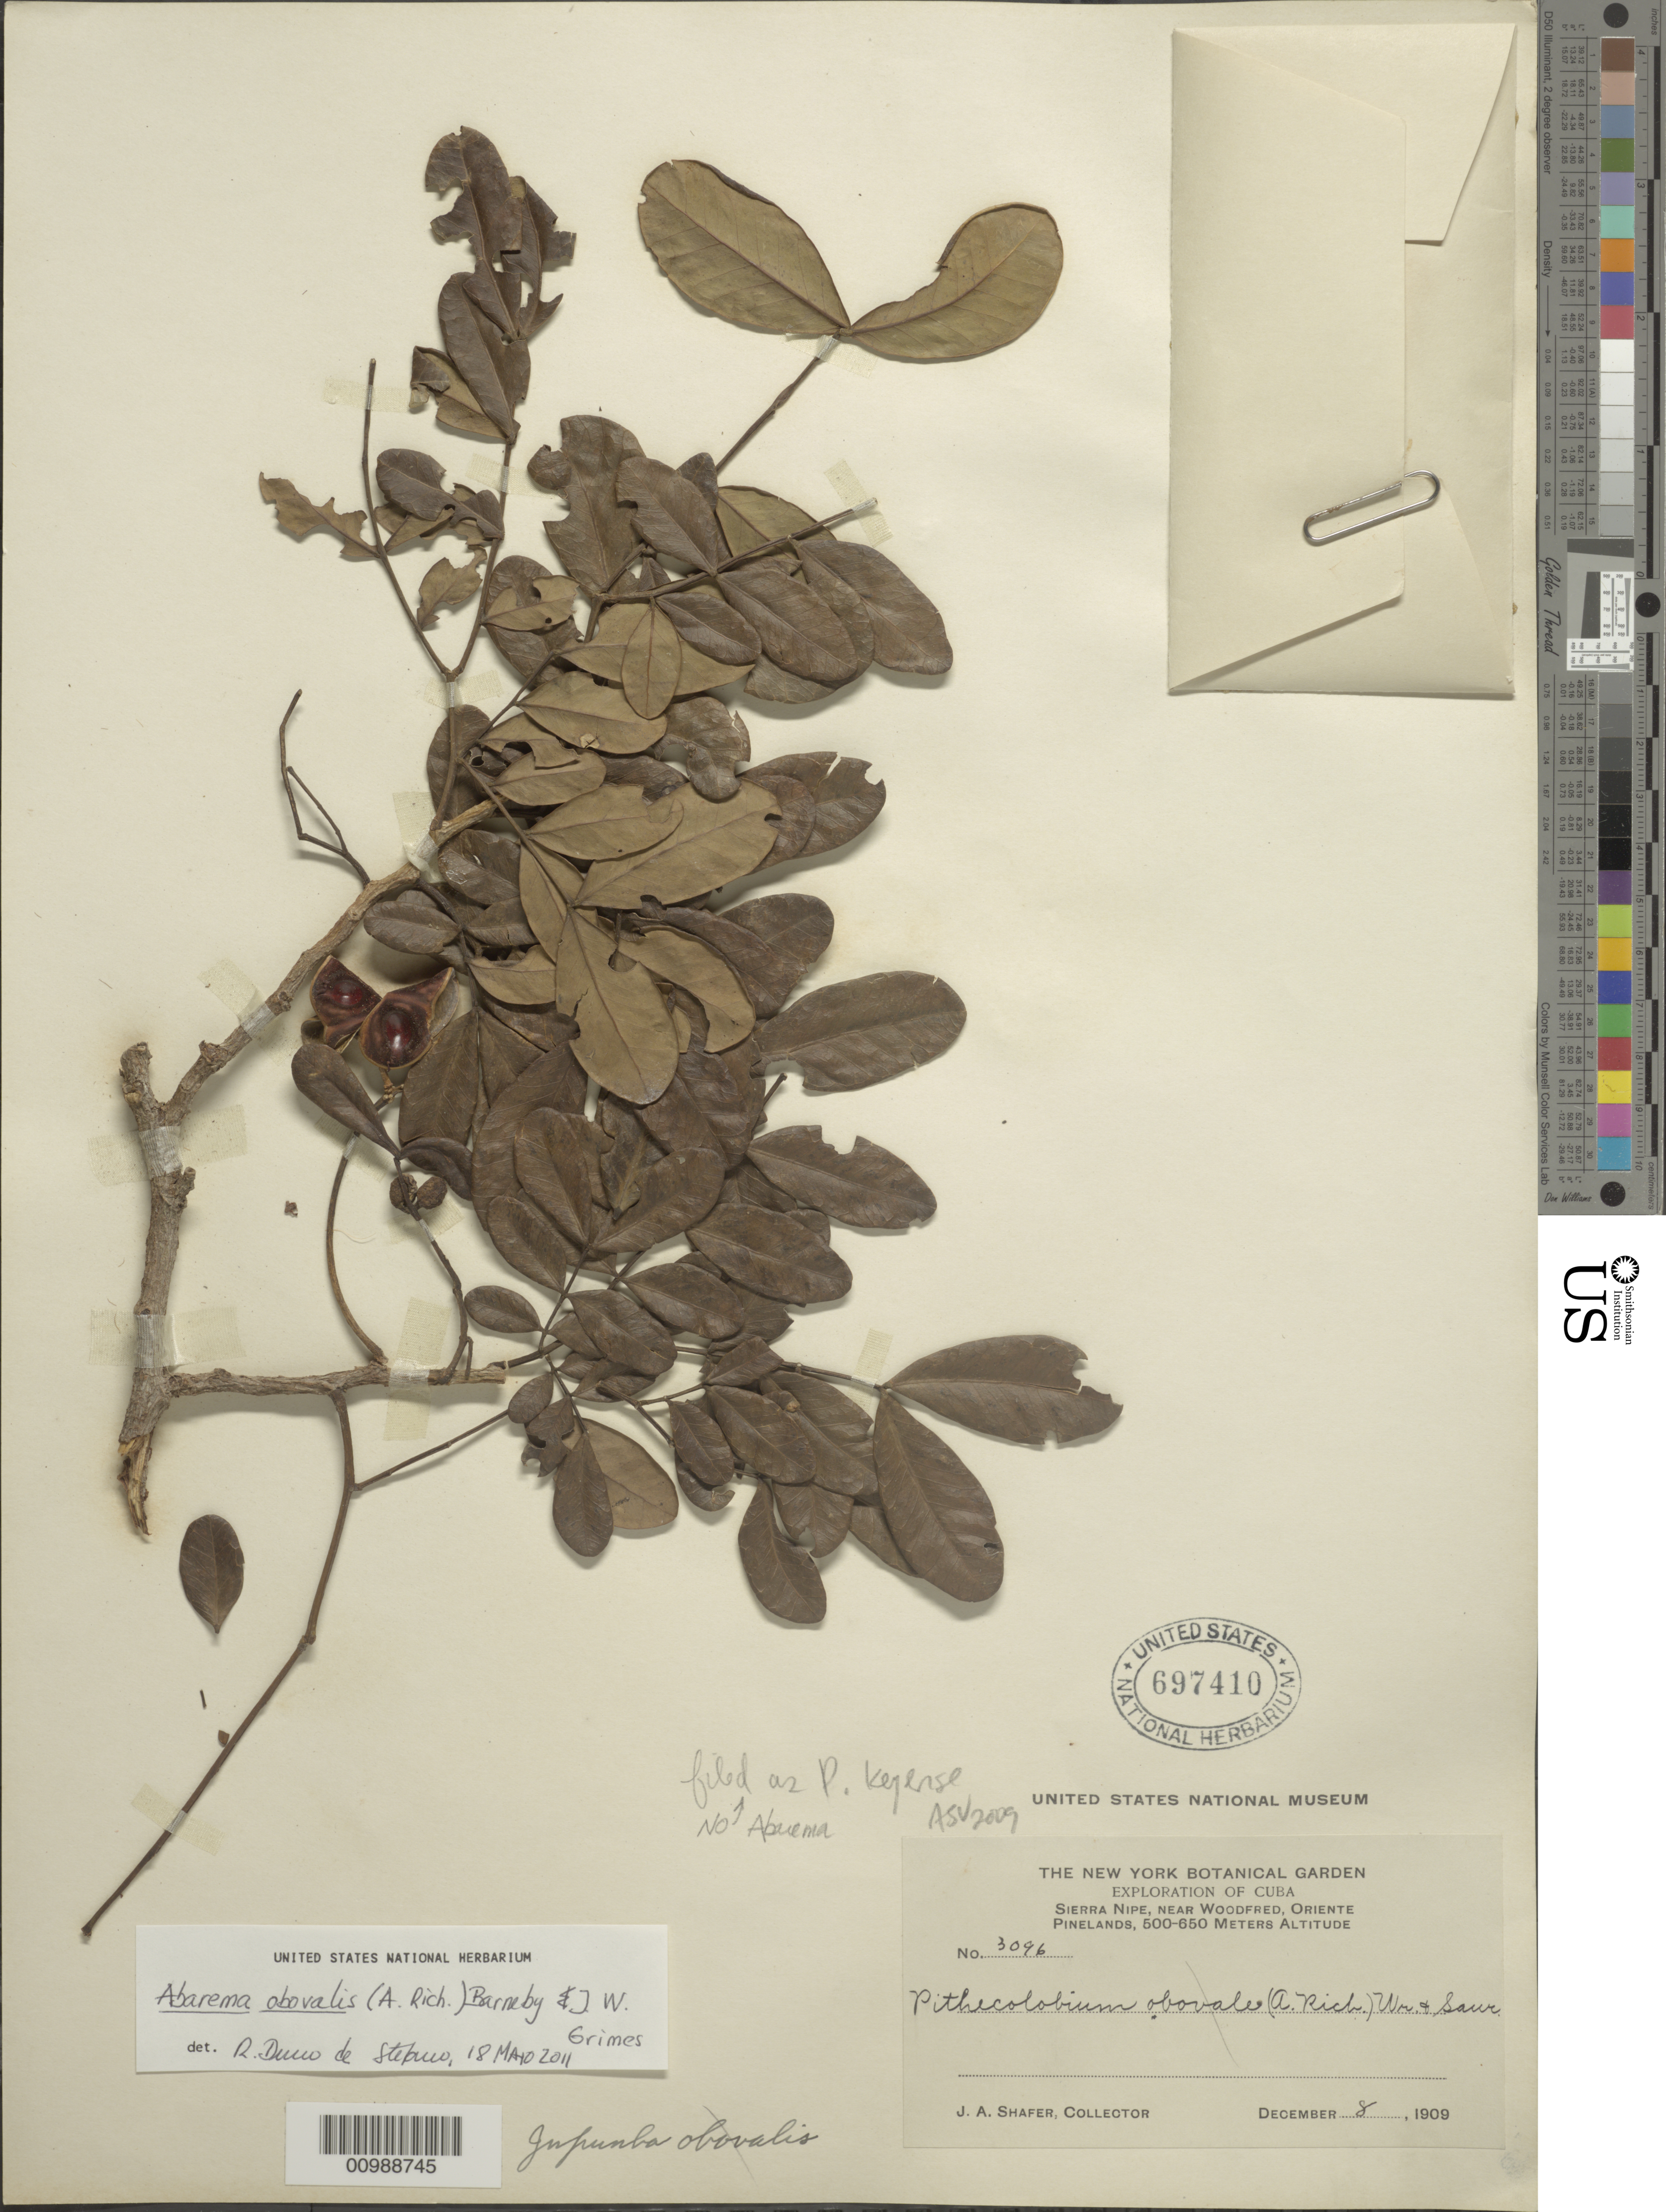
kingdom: Plantae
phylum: Tracheophyta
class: Magnoliopsida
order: Fabales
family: Fabaceae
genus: Jupunba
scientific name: Jupunba obovalis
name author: (A. Rich.) Britton & Rose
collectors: J. A. Shafer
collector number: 3096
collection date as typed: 08 Dec 1909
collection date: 1909-12-08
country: Cuba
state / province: Holguín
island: Cuba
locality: Sierra Nipe; near Woodfred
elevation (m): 500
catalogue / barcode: US 697410